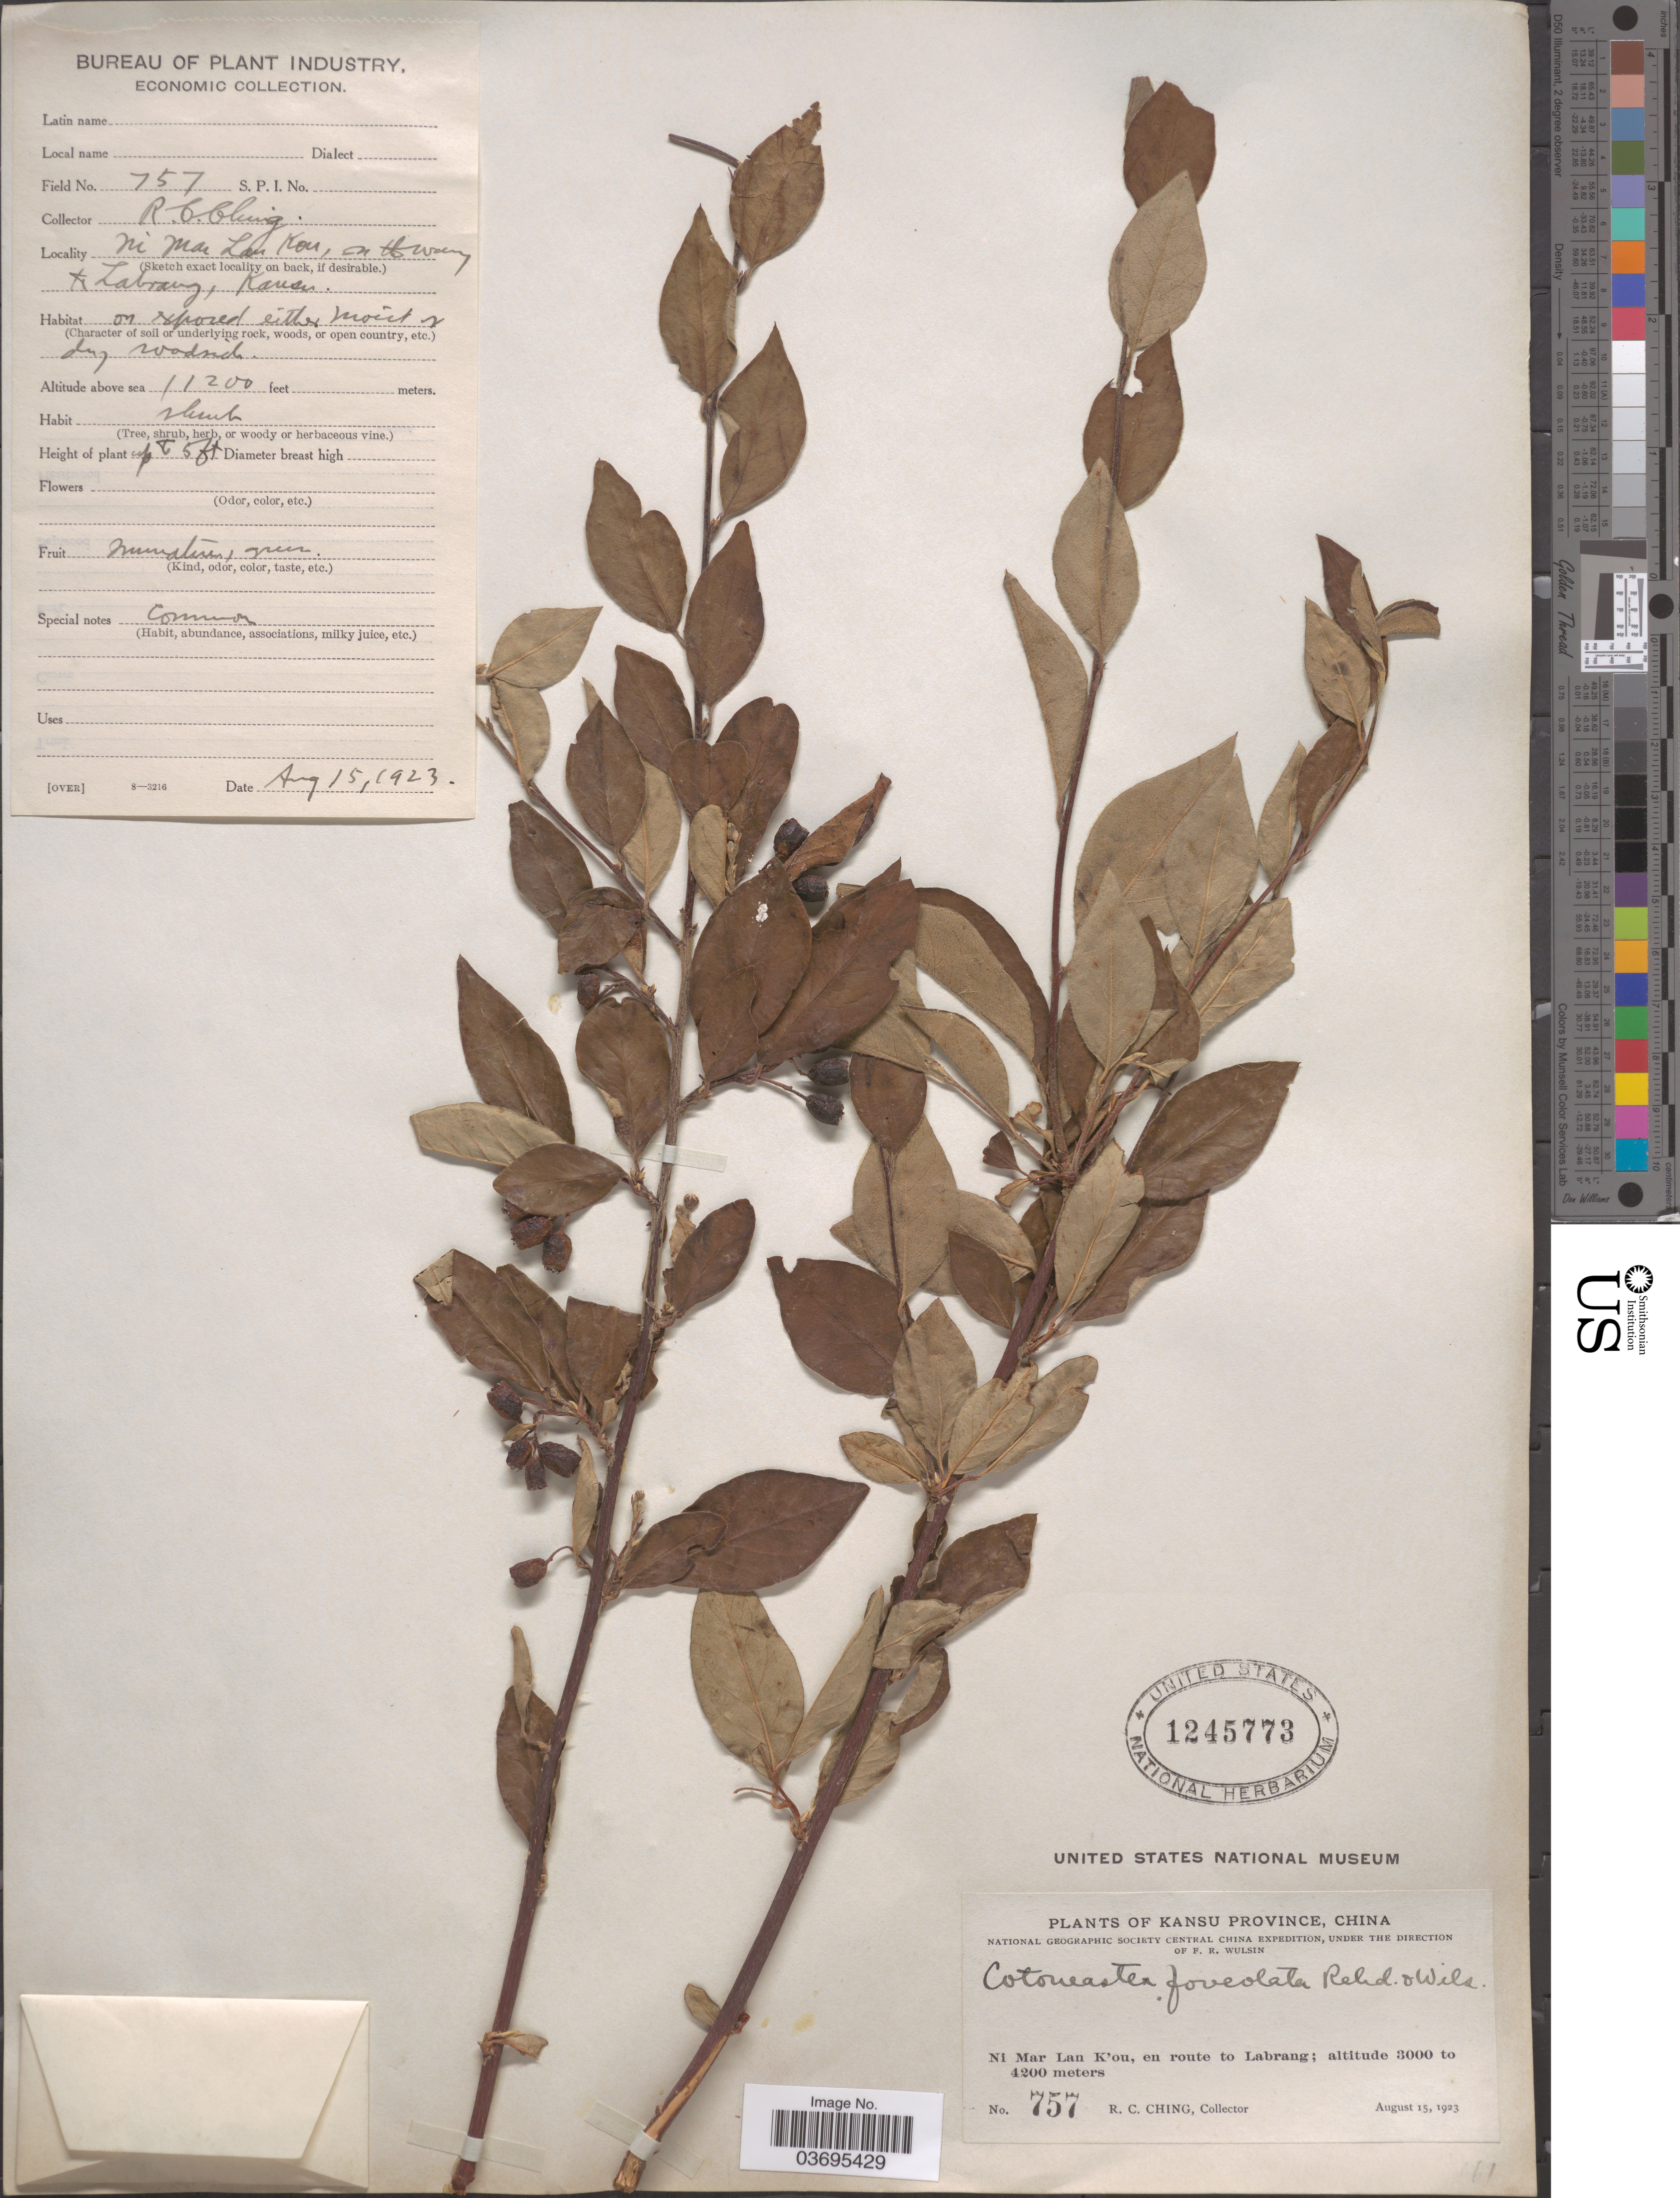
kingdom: Plantae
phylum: Tracheophyta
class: Magnoliopsida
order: Rosales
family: Rosaceae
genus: Cotoneaster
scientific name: Cotoneaster foveolatus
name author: Rehder & E.H. Wilson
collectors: R. C. Ching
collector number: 757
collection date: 1923-08-15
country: China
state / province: Gansu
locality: Kansu Province. Ni Mar Lan K'ou, en route to Labrang. Ni Mar Lan Kou, on the way to Labrang.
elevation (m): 3414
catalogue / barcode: US 1245773